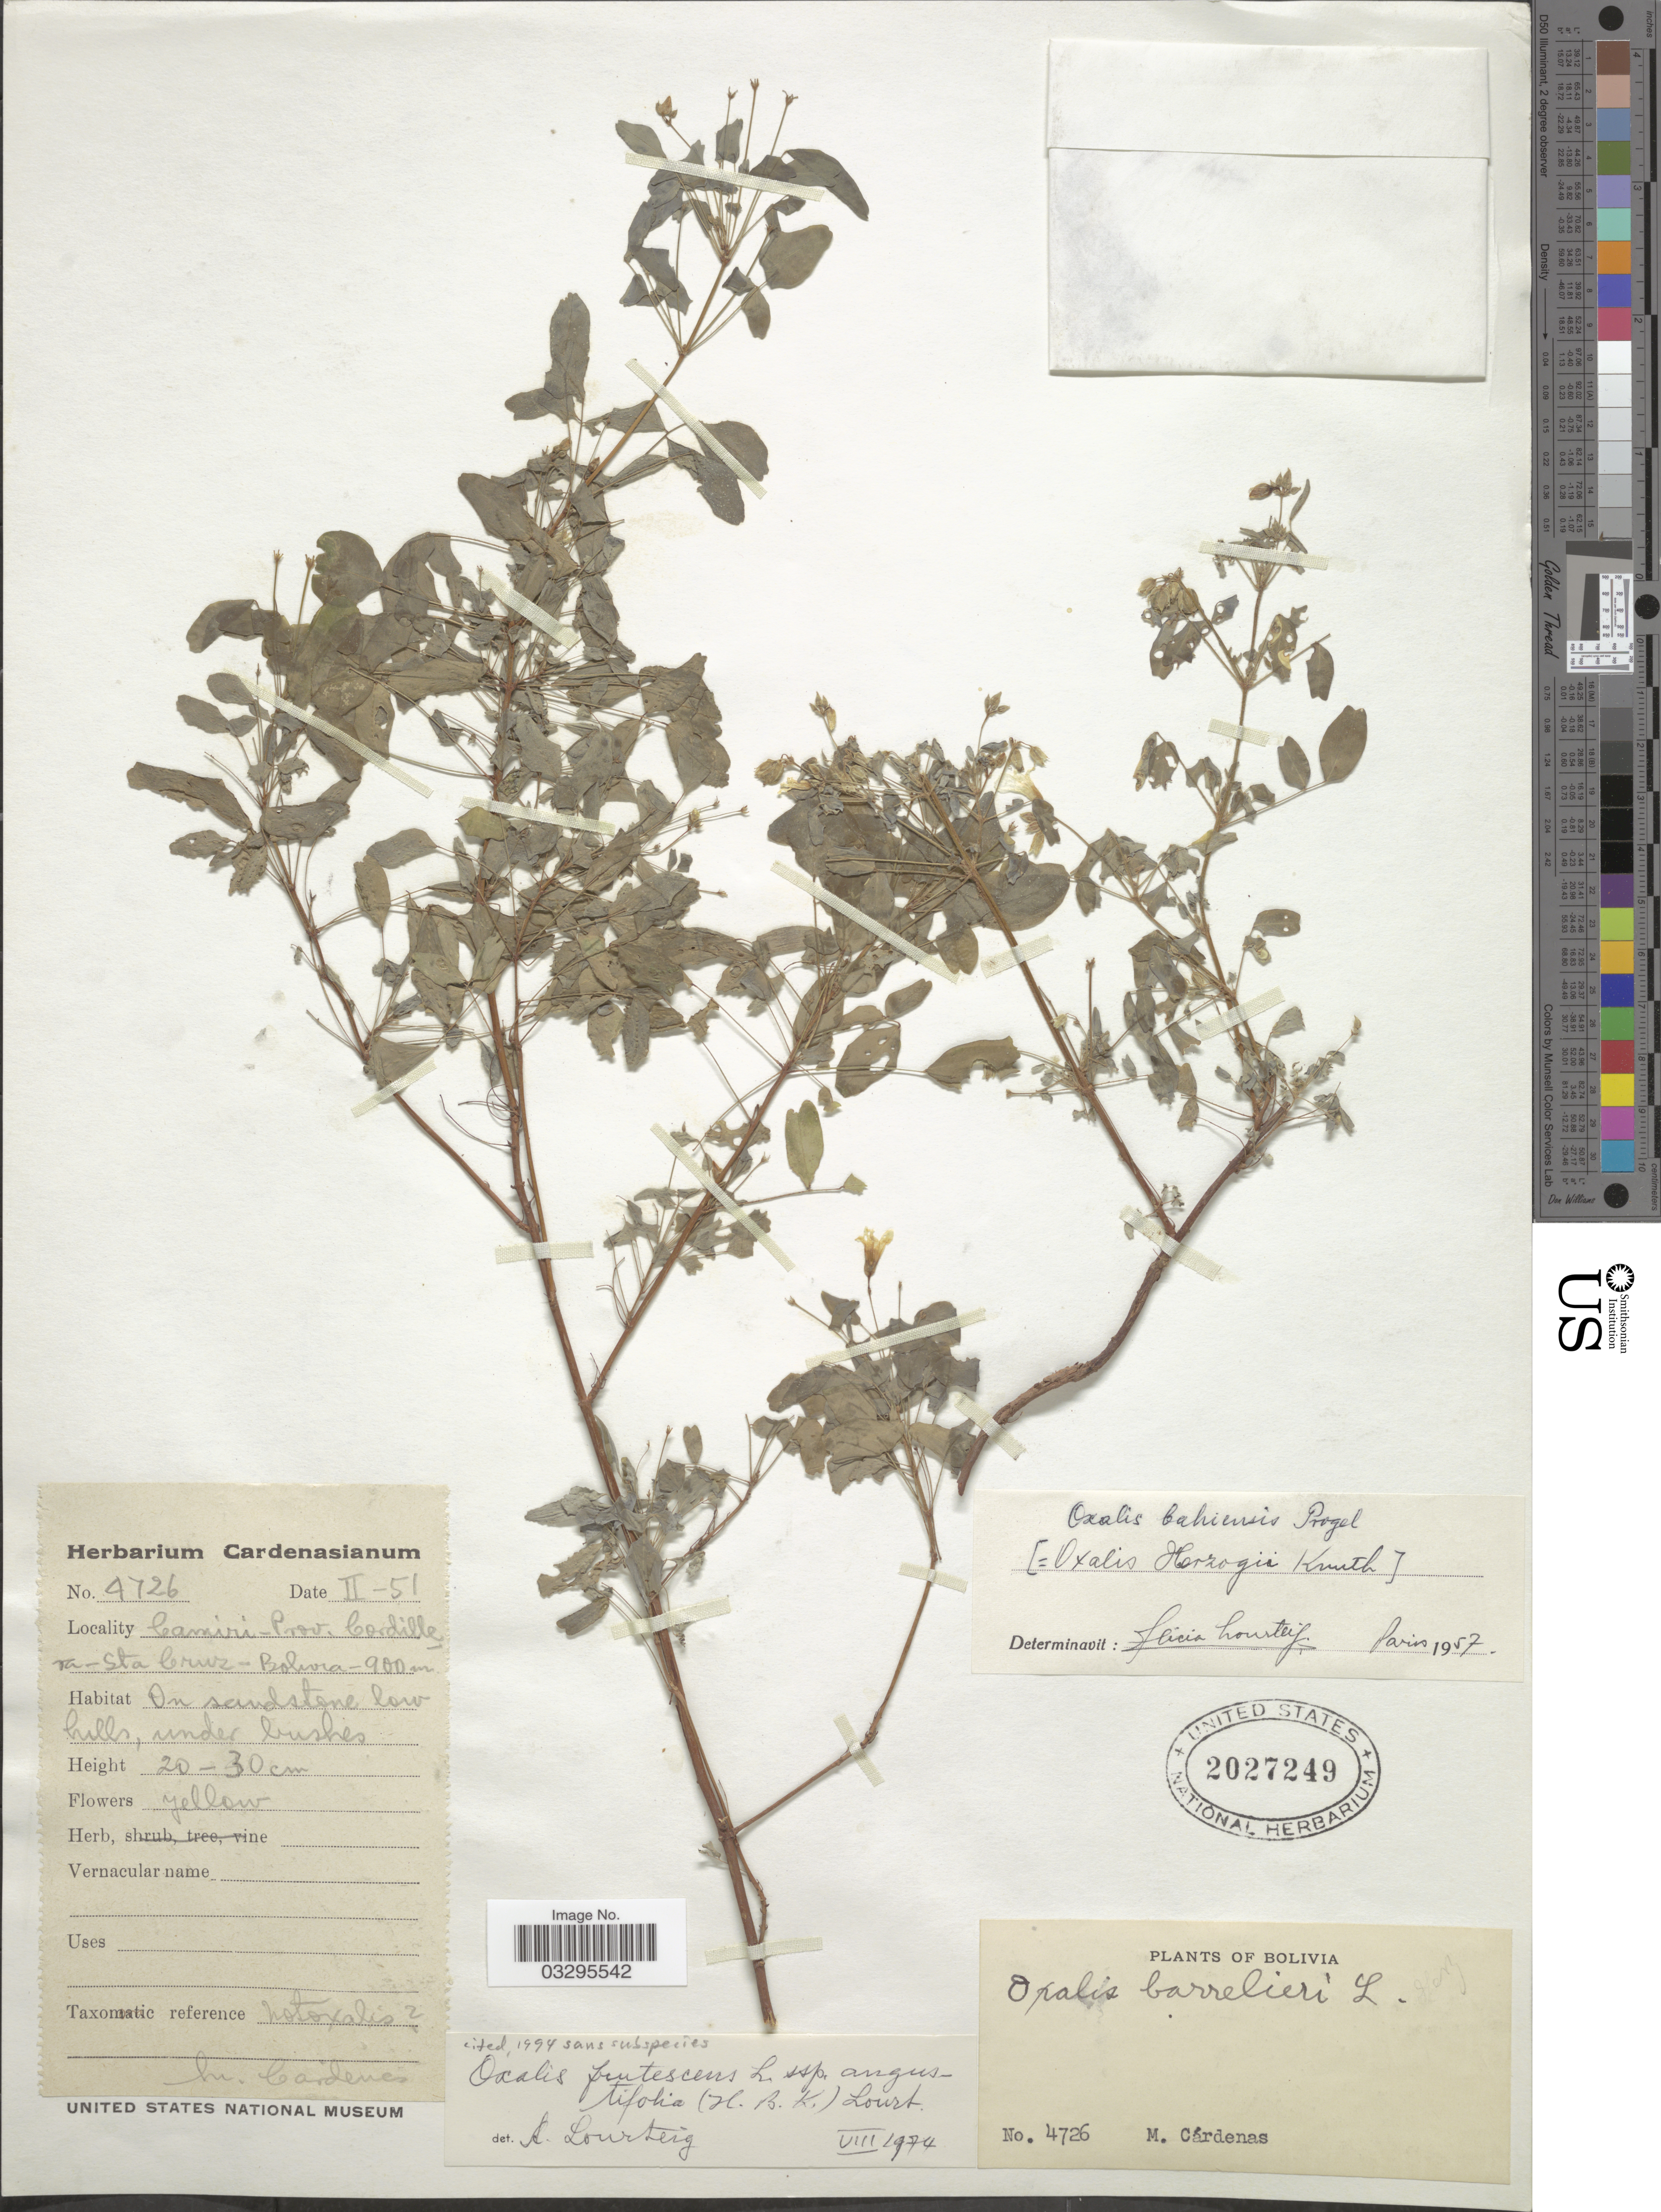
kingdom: Plantae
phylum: Tracheophyta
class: Magnoliopsida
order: Oxalidales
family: Oxalidaceae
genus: Oxalis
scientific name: Oxalis frutescens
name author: L.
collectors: M. Cárdenas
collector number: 4726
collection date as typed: Transcribed d/m/y: /2/51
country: Bolivia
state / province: Santa Cruz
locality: Camiri - Prov. Cordillera. On low sandstone hills.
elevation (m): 900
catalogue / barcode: US 2027249